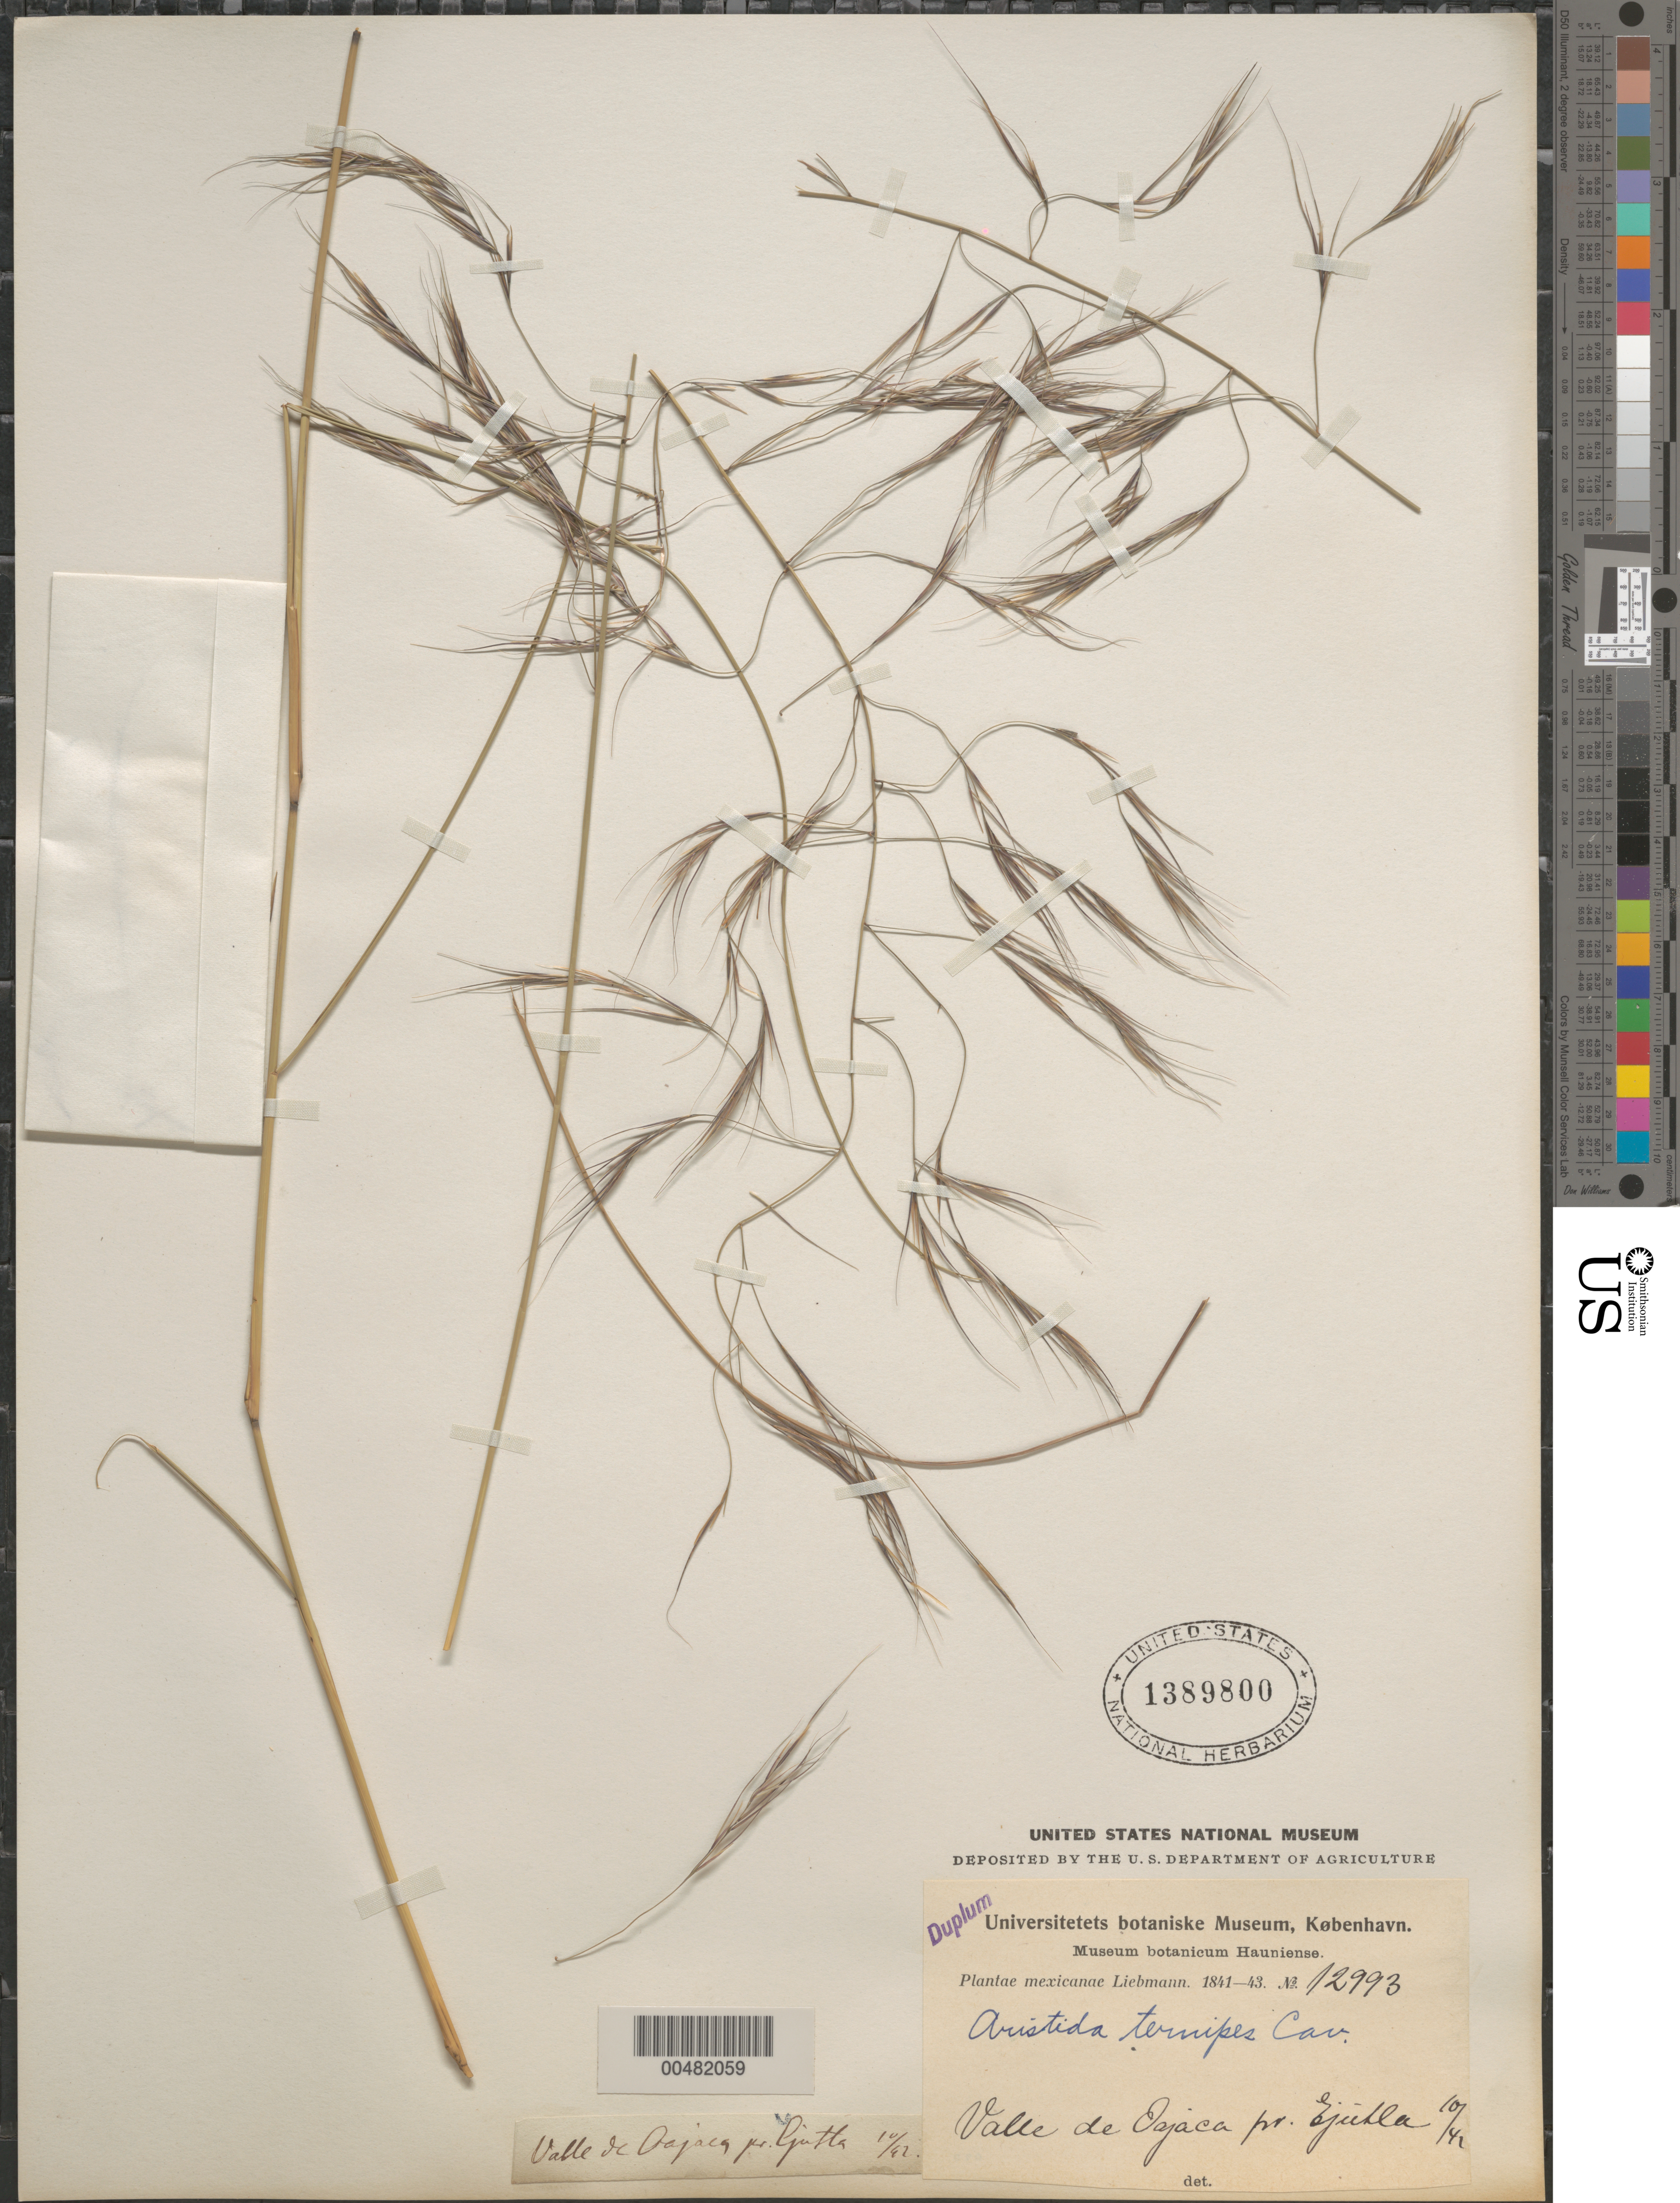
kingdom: Plantae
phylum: Tracheophyta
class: Liliopsida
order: Poales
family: Poaceae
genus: Aristida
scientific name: Aristida ternipes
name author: Cav.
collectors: F. M. Liebmann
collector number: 12993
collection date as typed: Oct 1842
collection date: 1842-10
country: Mexico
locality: Valle de Oajaca pr. Ejutla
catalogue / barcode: US 1389800